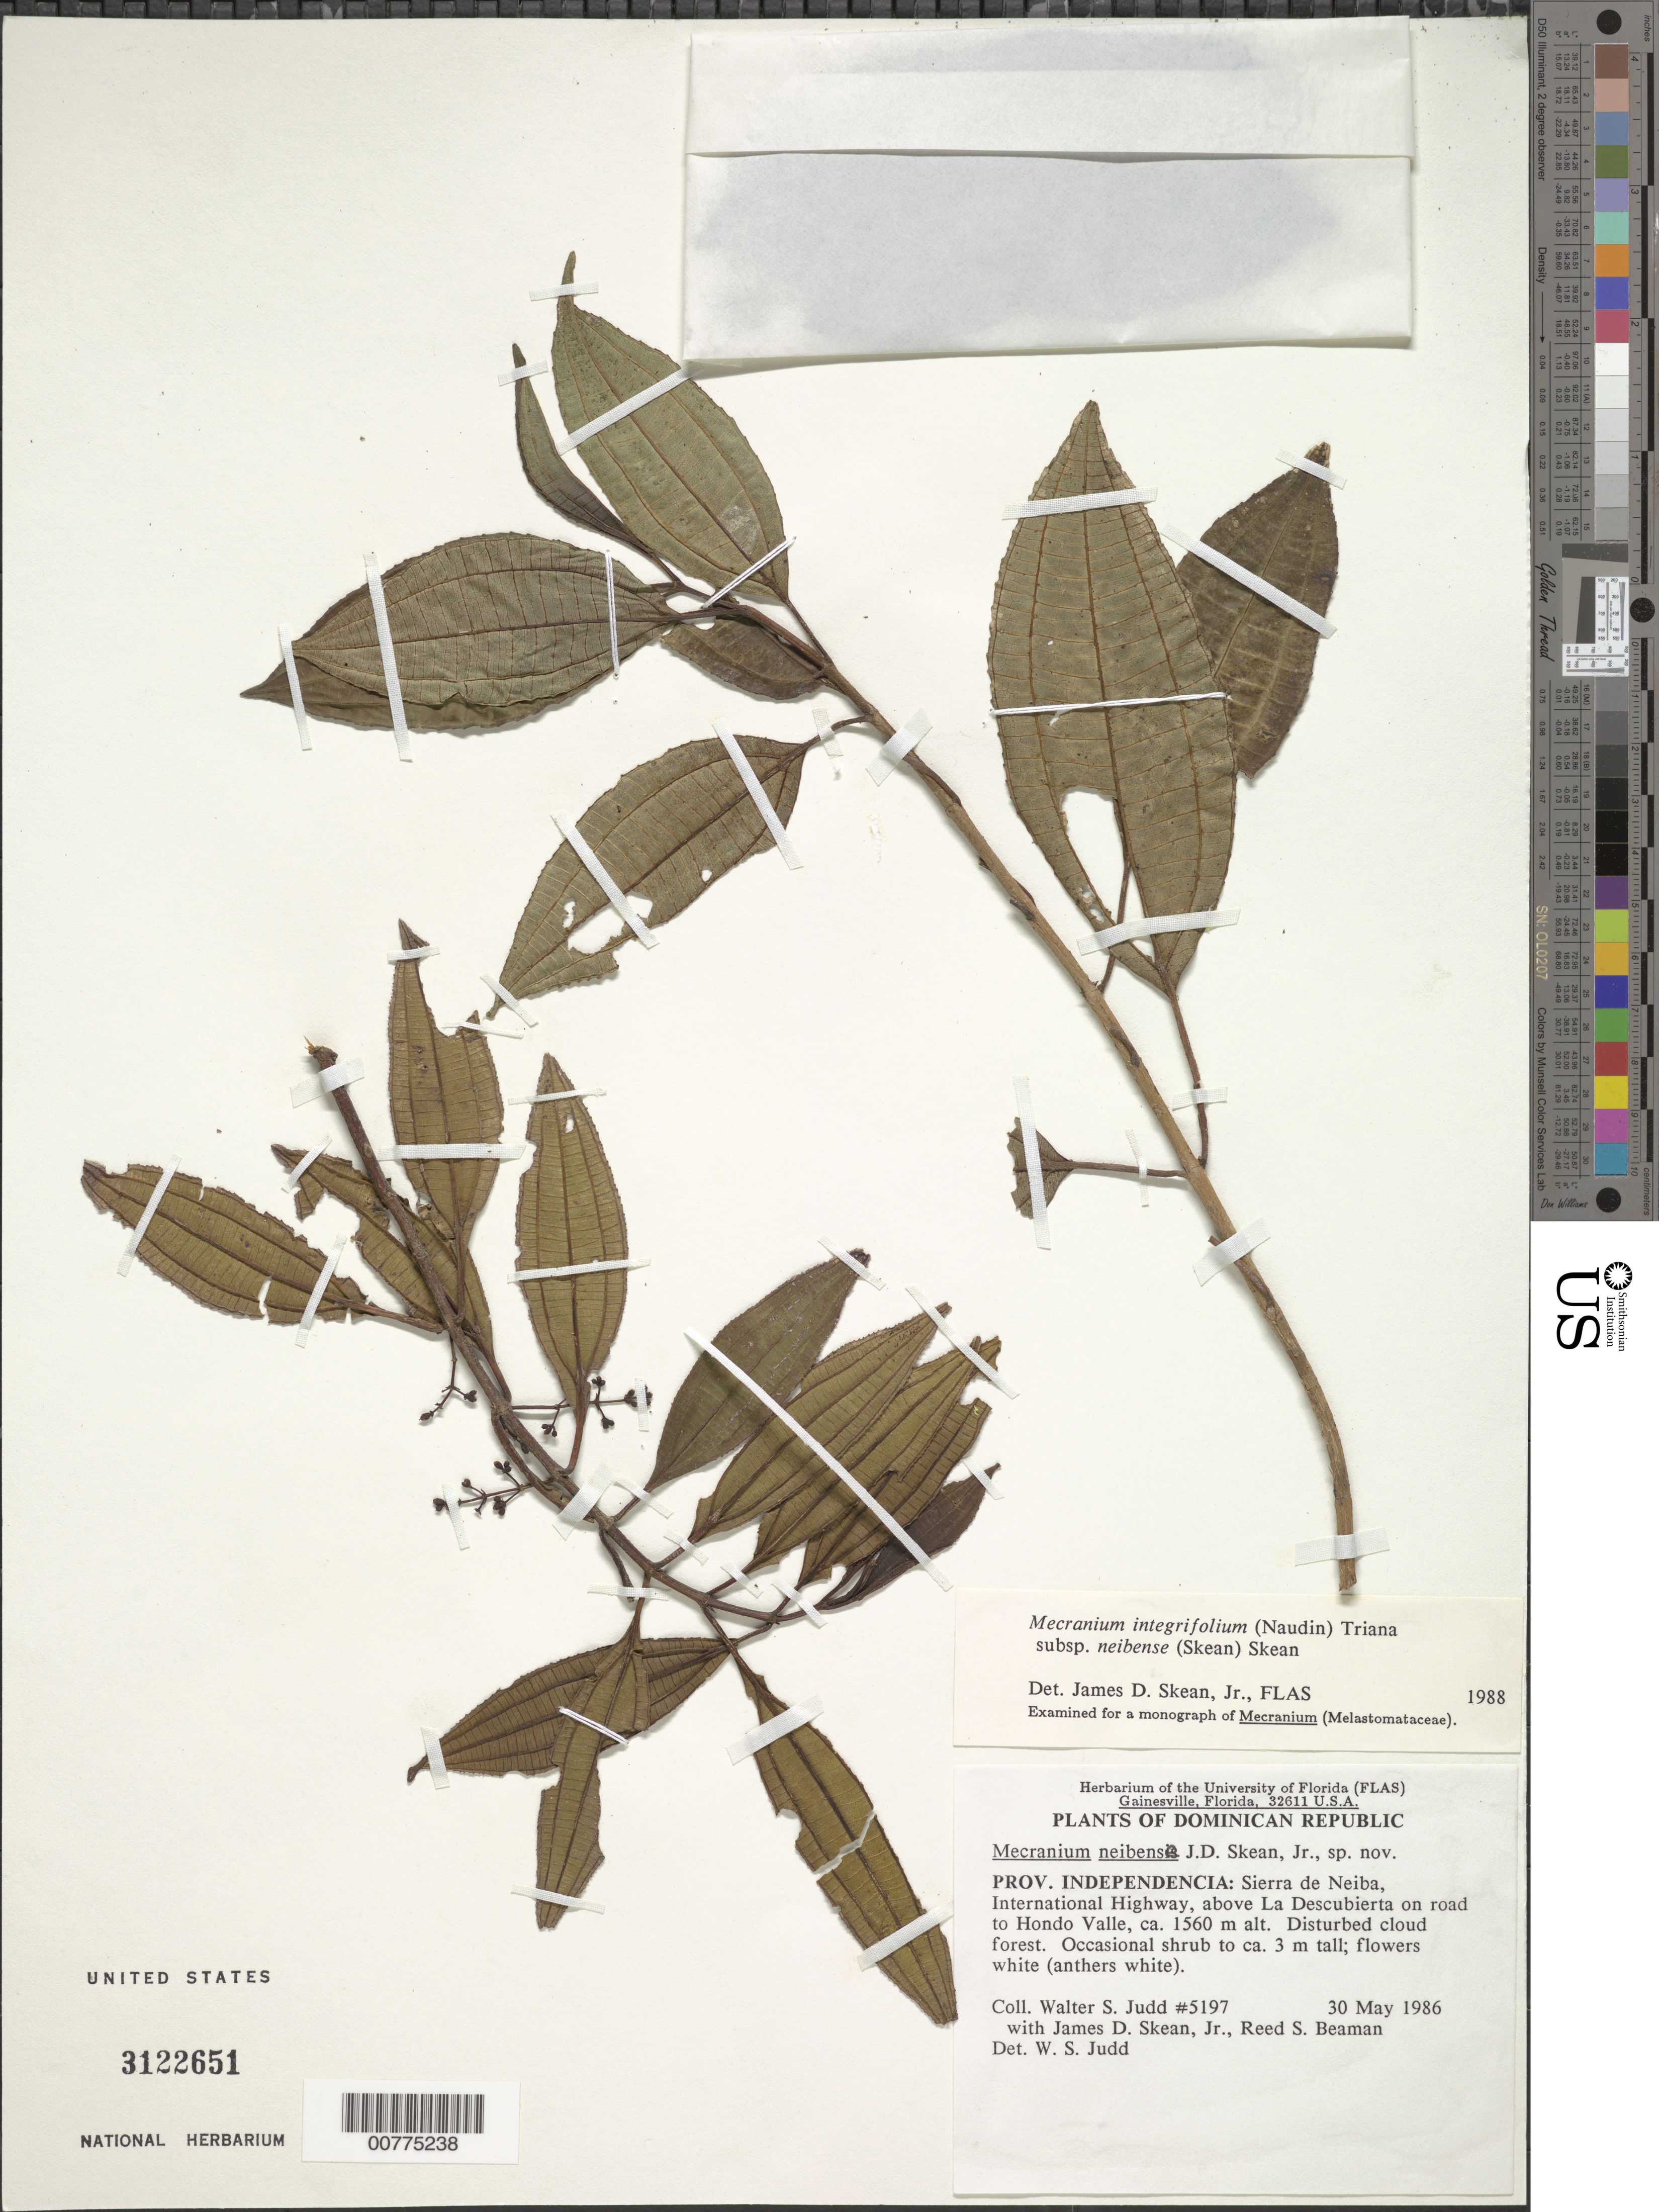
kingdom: Plantae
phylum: Tracheophyta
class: Magnoliopsida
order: Myrtales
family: Melastomataceae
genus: Mecranium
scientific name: Mecranium integrifolium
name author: (Naudin) Triana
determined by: Skean, J. D., Jr.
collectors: W. S. Judd, J. D. Skean & R. S. Beaman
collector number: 5197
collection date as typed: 30 May 1986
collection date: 1986-05-30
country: Dominican Republic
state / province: Independencia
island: Hispaniola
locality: Sierra de Neiba, International Highway, above La Descubierta on road to Hondo Valle.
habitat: Disturbed cloud forest.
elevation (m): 1560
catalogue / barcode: US 3122651